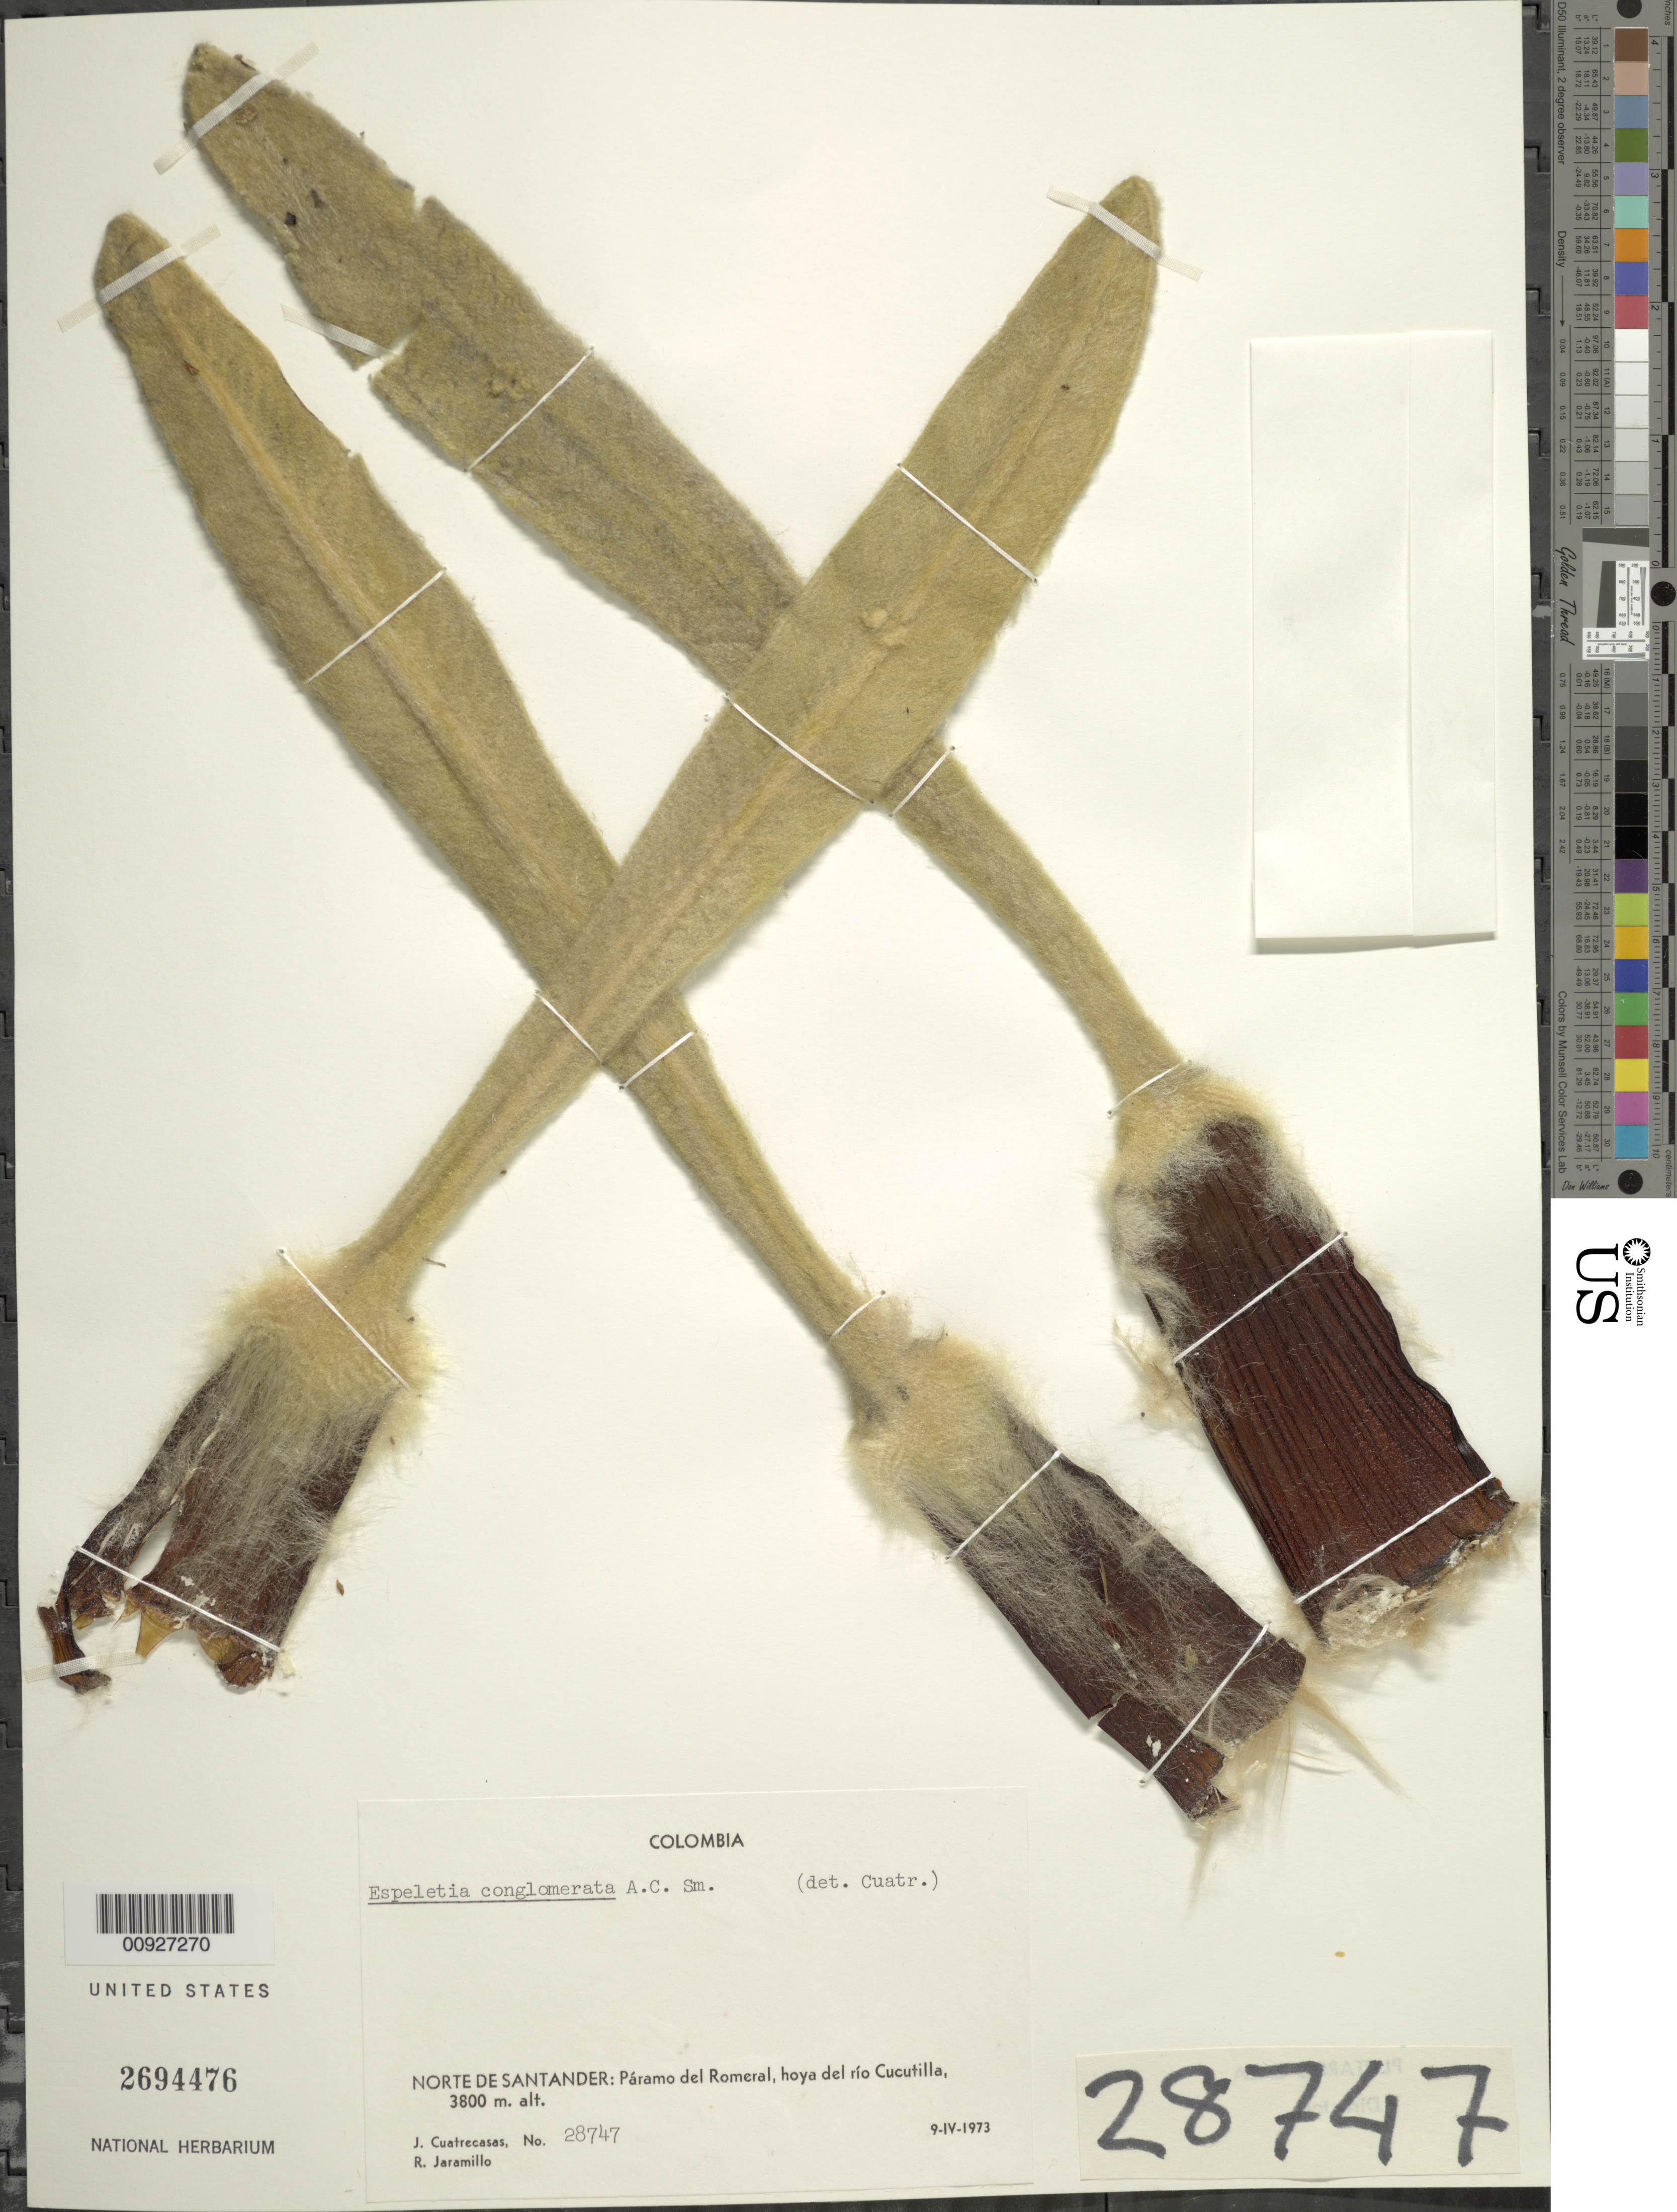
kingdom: Plantae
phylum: Tracheophyta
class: Magnoliopsida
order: Asterales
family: Asteraceae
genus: Espeletia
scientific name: Espeletia conglomerata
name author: A.C. Sm.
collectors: J. Cuatrecasas & R. Jaramillo M.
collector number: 28747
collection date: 1973-04-09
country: Colombia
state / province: Norte de Santander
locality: P. del Romeral. P. del Romeral, hoya del río Cucutilla.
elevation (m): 3800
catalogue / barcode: US 2694476